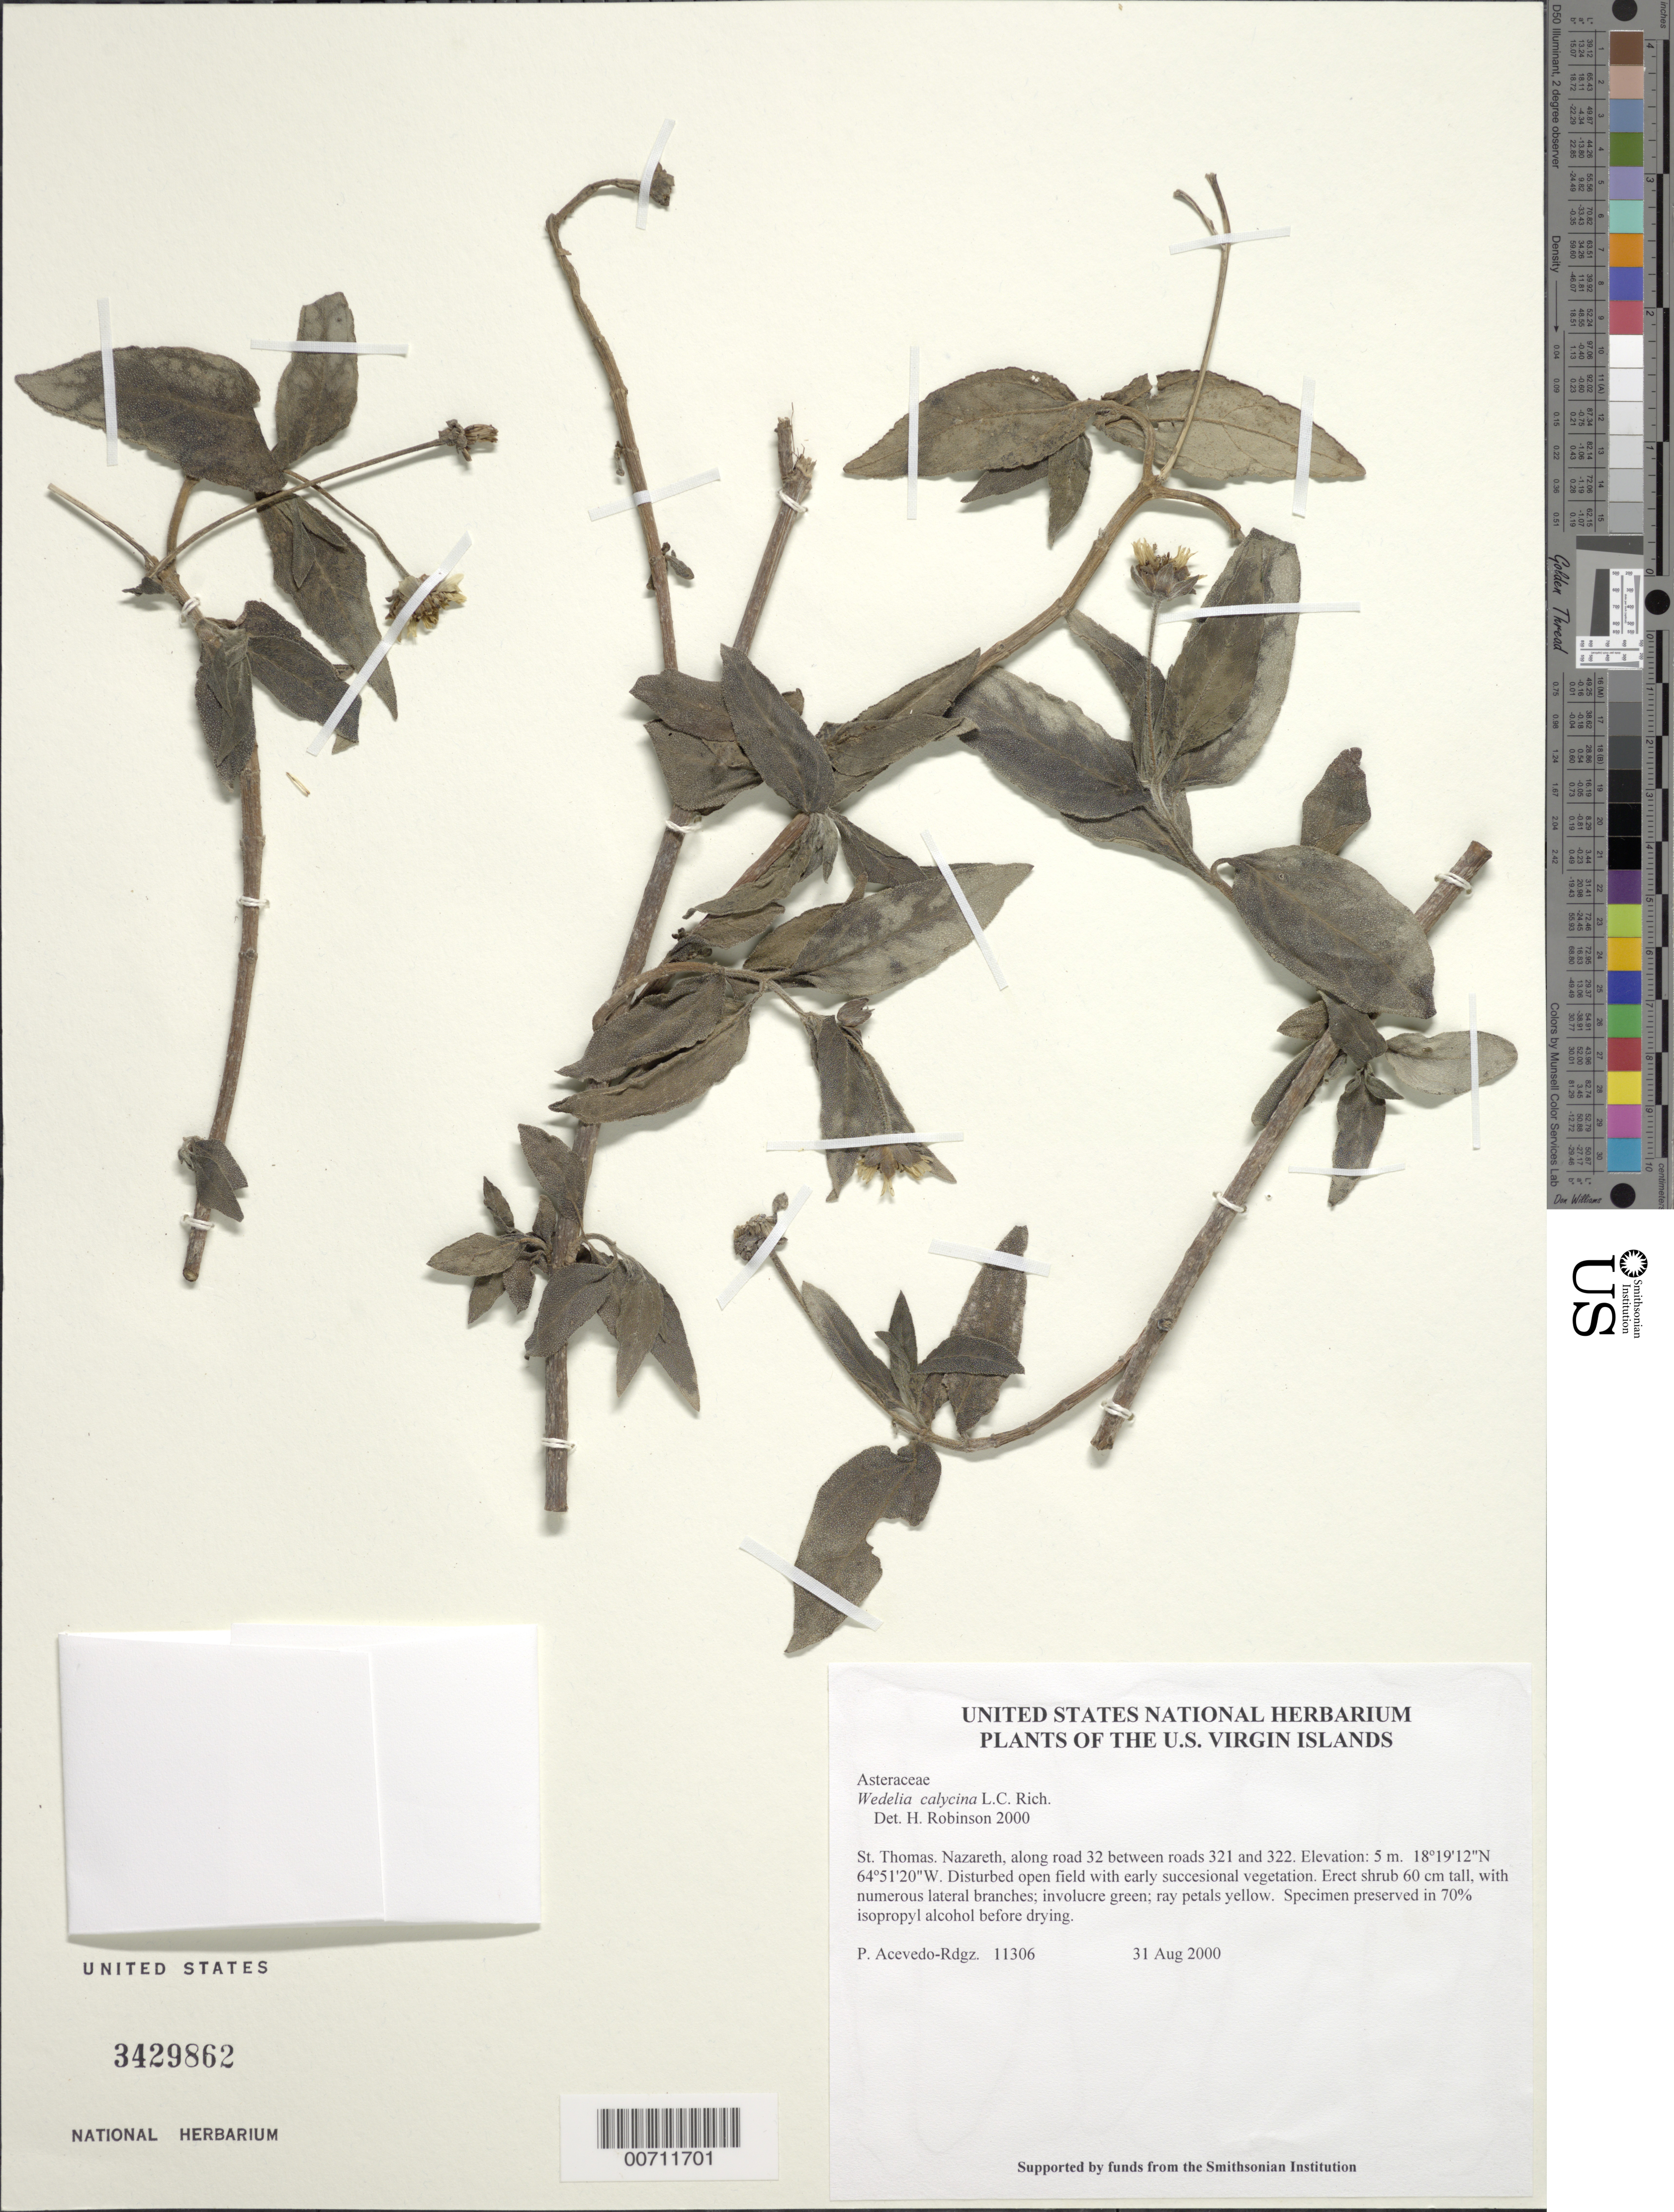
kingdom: Plantae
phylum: Tracheophyta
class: Magnoliopsida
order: Asterales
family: Asteraceae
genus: Wedelia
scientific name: Wedelia calycina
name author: Rich.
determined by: Robinson, Harold E., (US)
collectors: P. Acevedo-Rodr.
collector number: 11306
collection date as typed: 31 Aug 2000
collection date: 2000-08-31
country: U.S. Virgin Islands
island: St. Thomas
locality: Nazareth, along road 32 between roads 321 and 322.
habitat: Disturbed open field with early succesional vegetation.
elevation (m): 5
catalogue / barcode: US 3429862